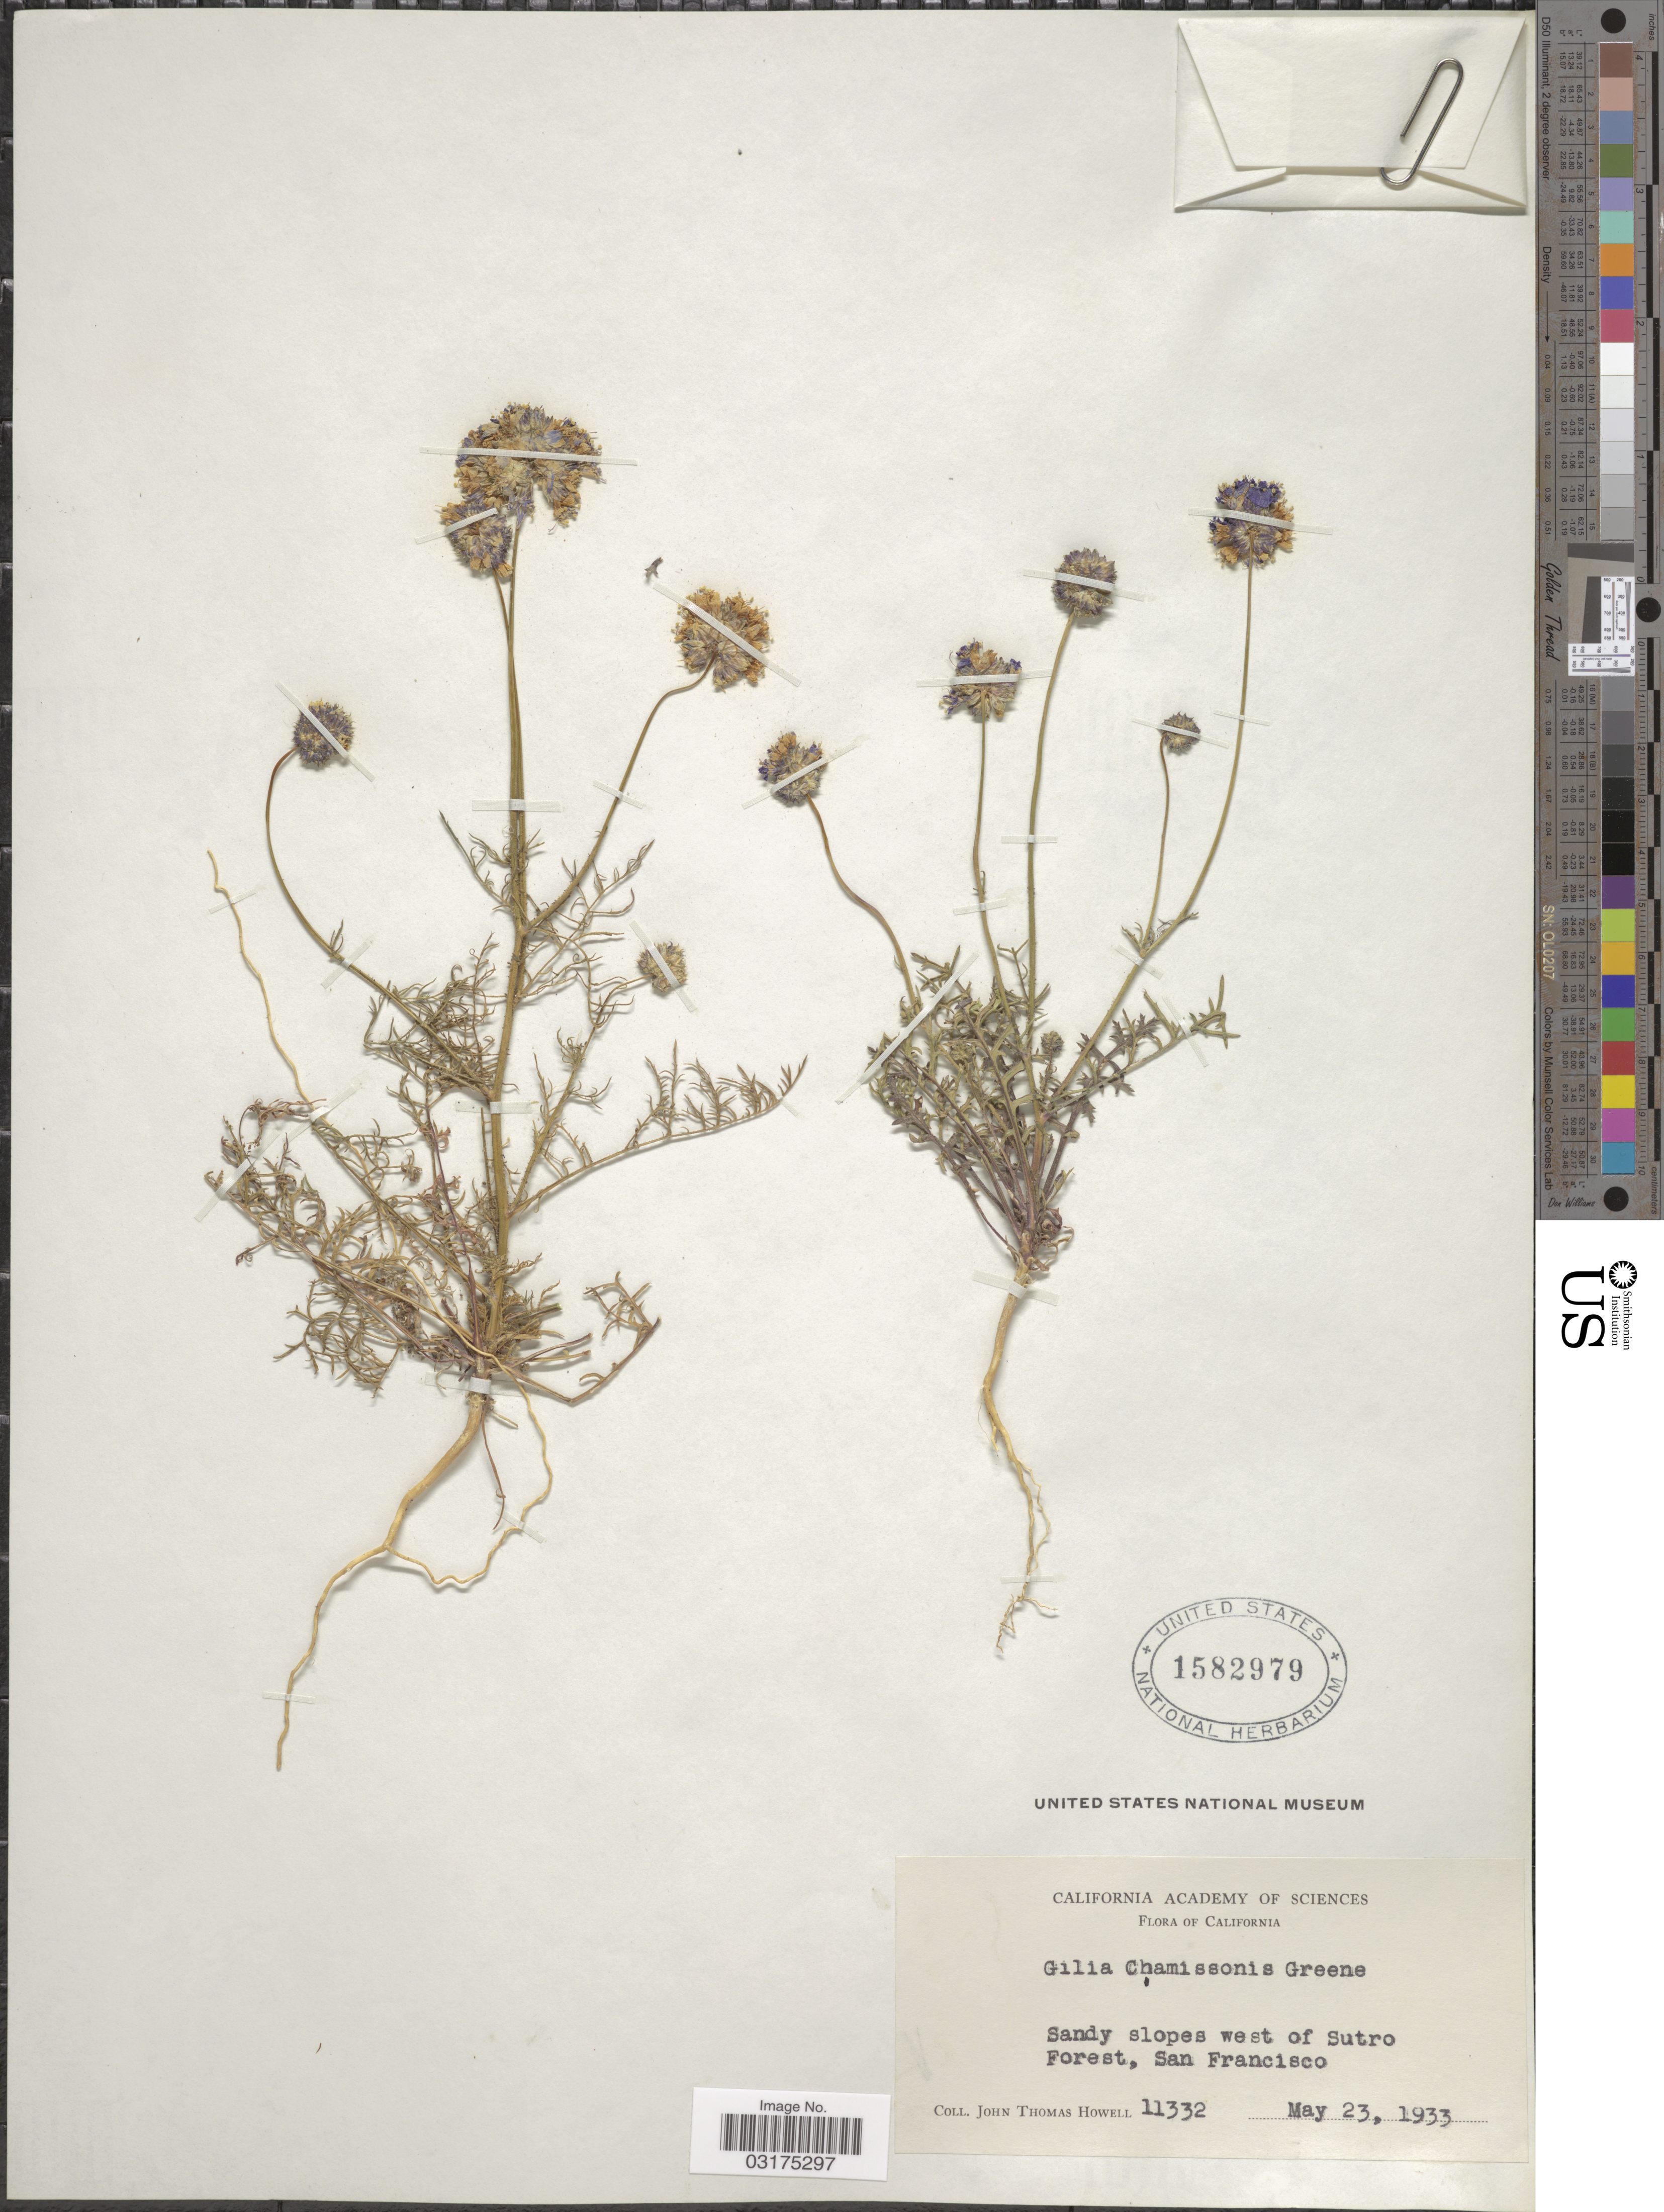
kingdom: Plantae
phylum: Tracheophyta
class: Magnoliopsida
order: Ericales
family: Polemoniaceae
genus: Gilia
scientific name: Gilia capitata subsp. chamissonis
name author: (Greene) V.E. Grant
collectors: J. T. Howell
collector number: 11332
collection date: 1933-05-23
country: United States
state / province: California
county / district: San Francisco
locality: Sandy slopes west of Sutro Forest, San Francisco.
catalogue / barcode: US 1582979